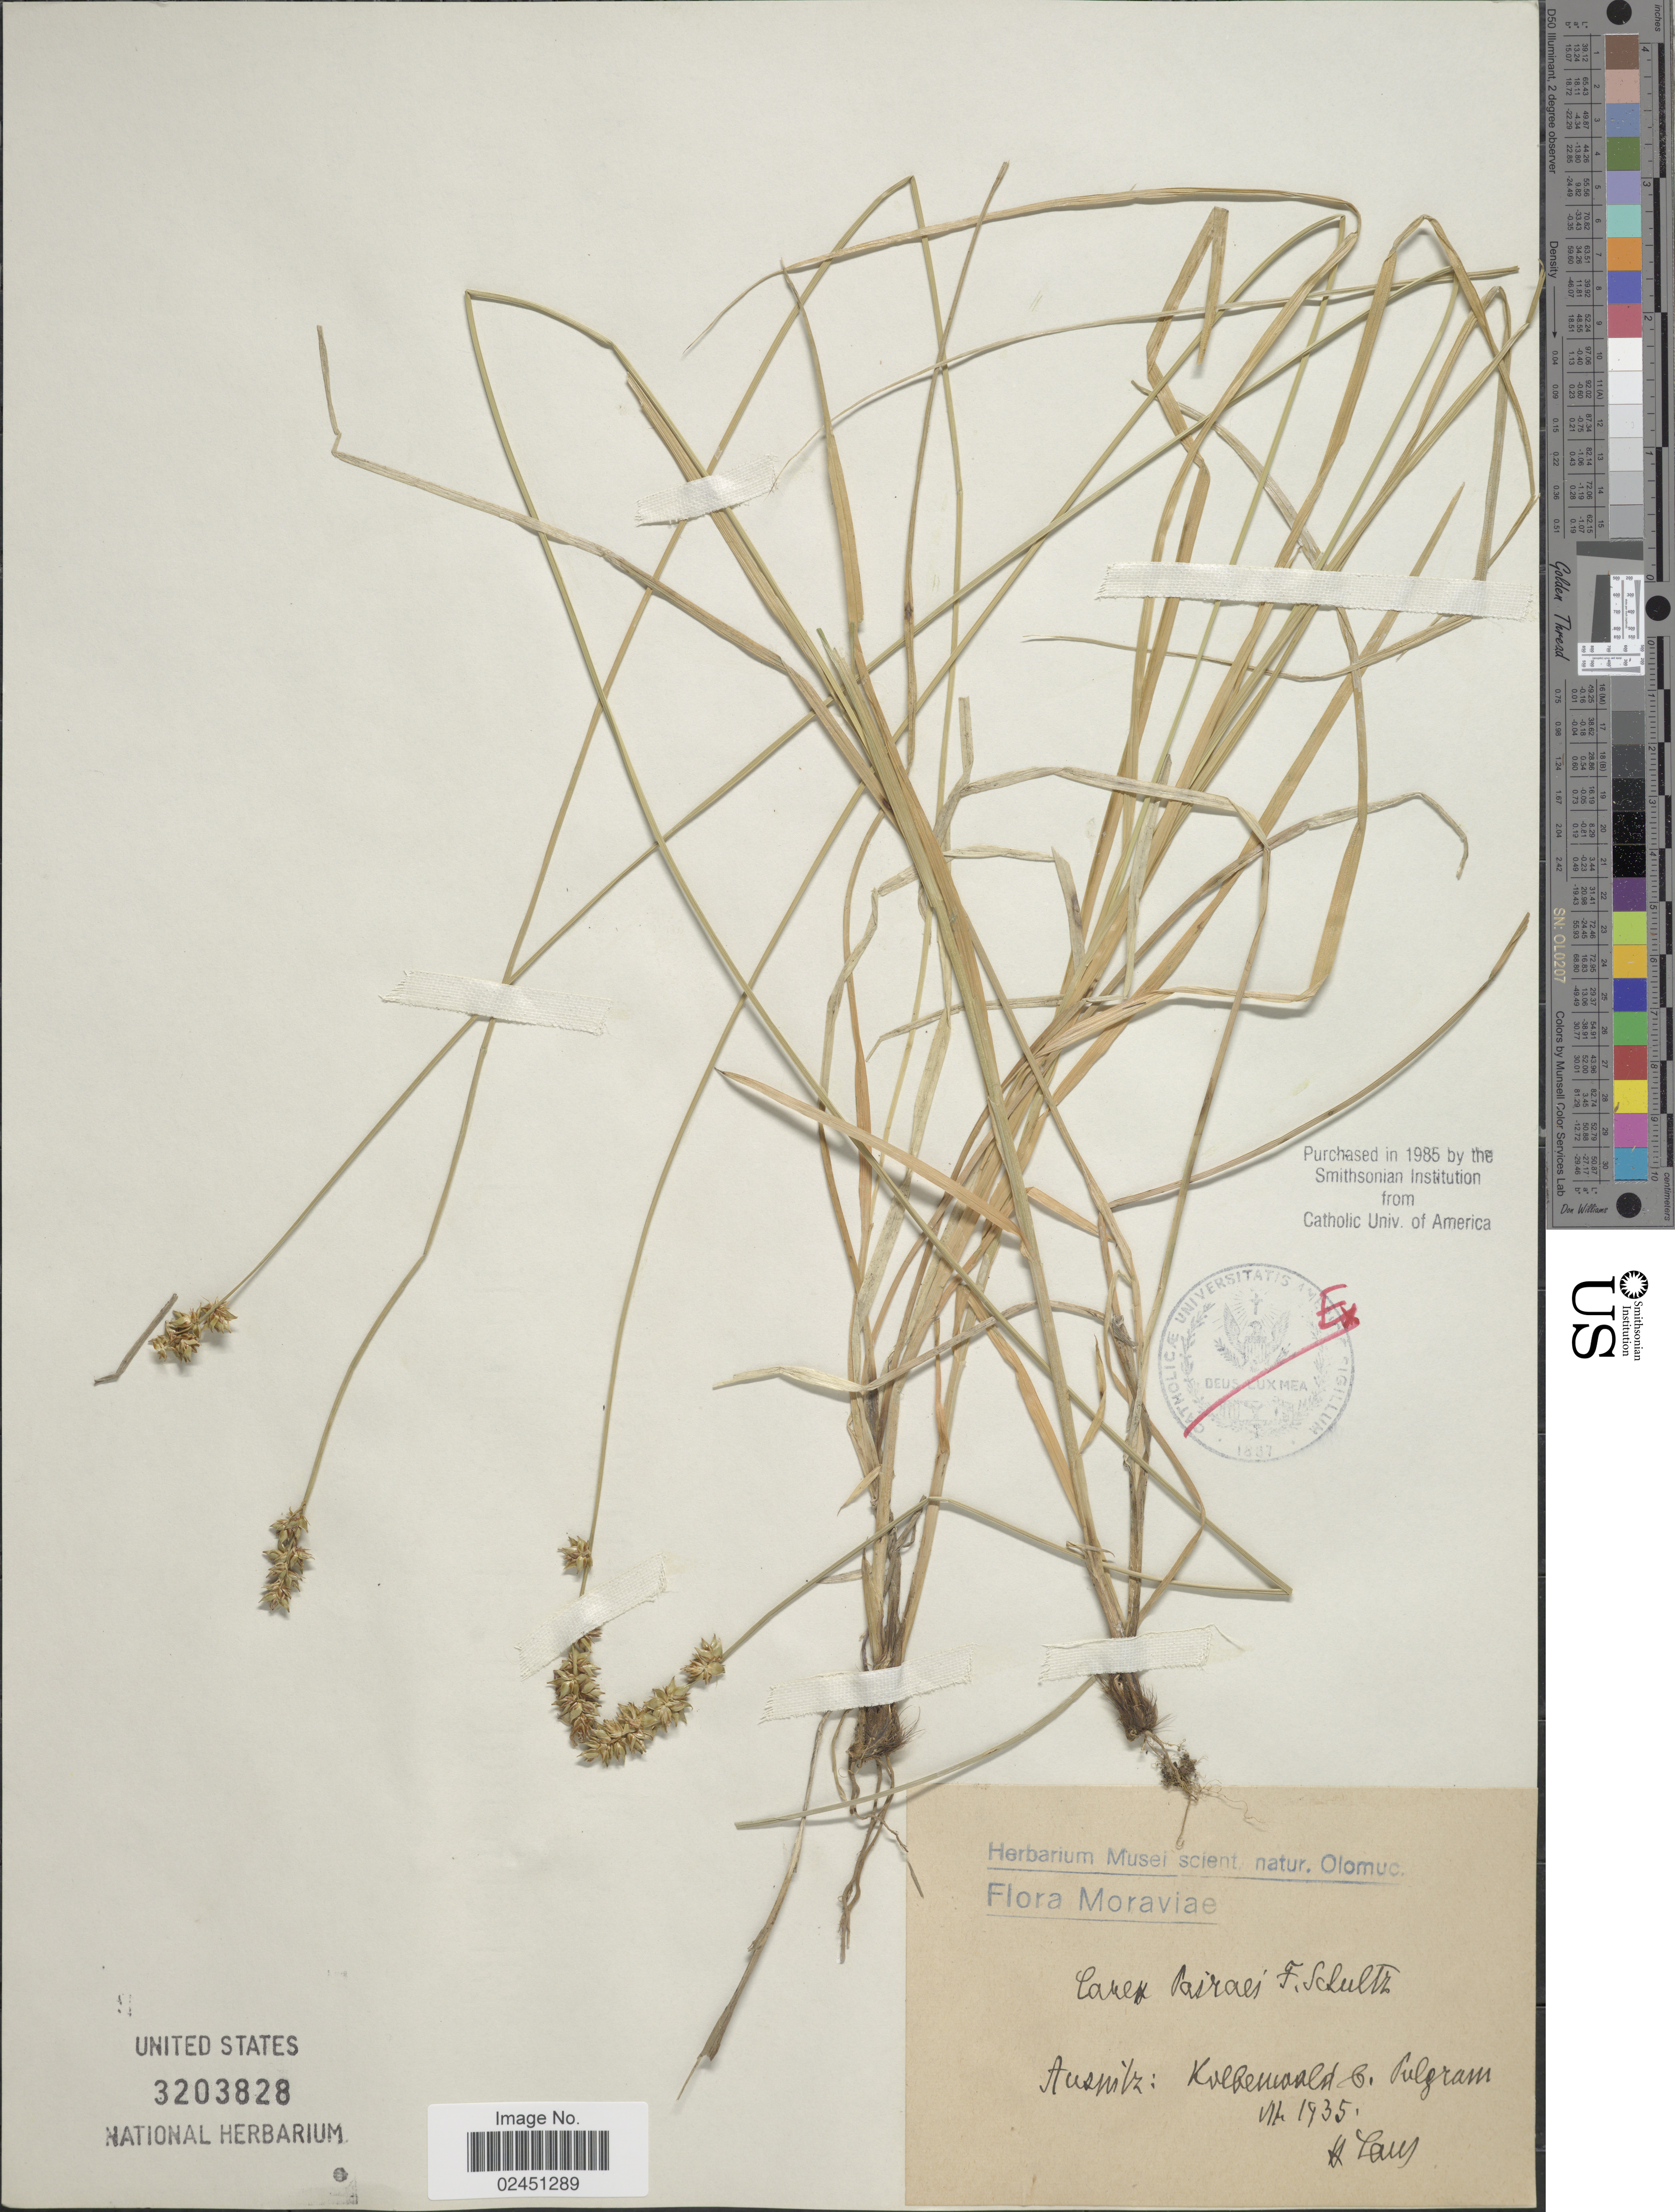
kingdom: Plantae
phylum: Tracheophyta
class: Liliopsida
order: Poales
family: Cyperaceae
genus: Carex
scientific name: Carex pairae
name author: F.W. Schultz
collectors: H. Laus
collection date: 1935-07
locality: Moraviae, Ausnitz: Kolbenwaald C. Pulsram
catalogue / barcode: US 3203828